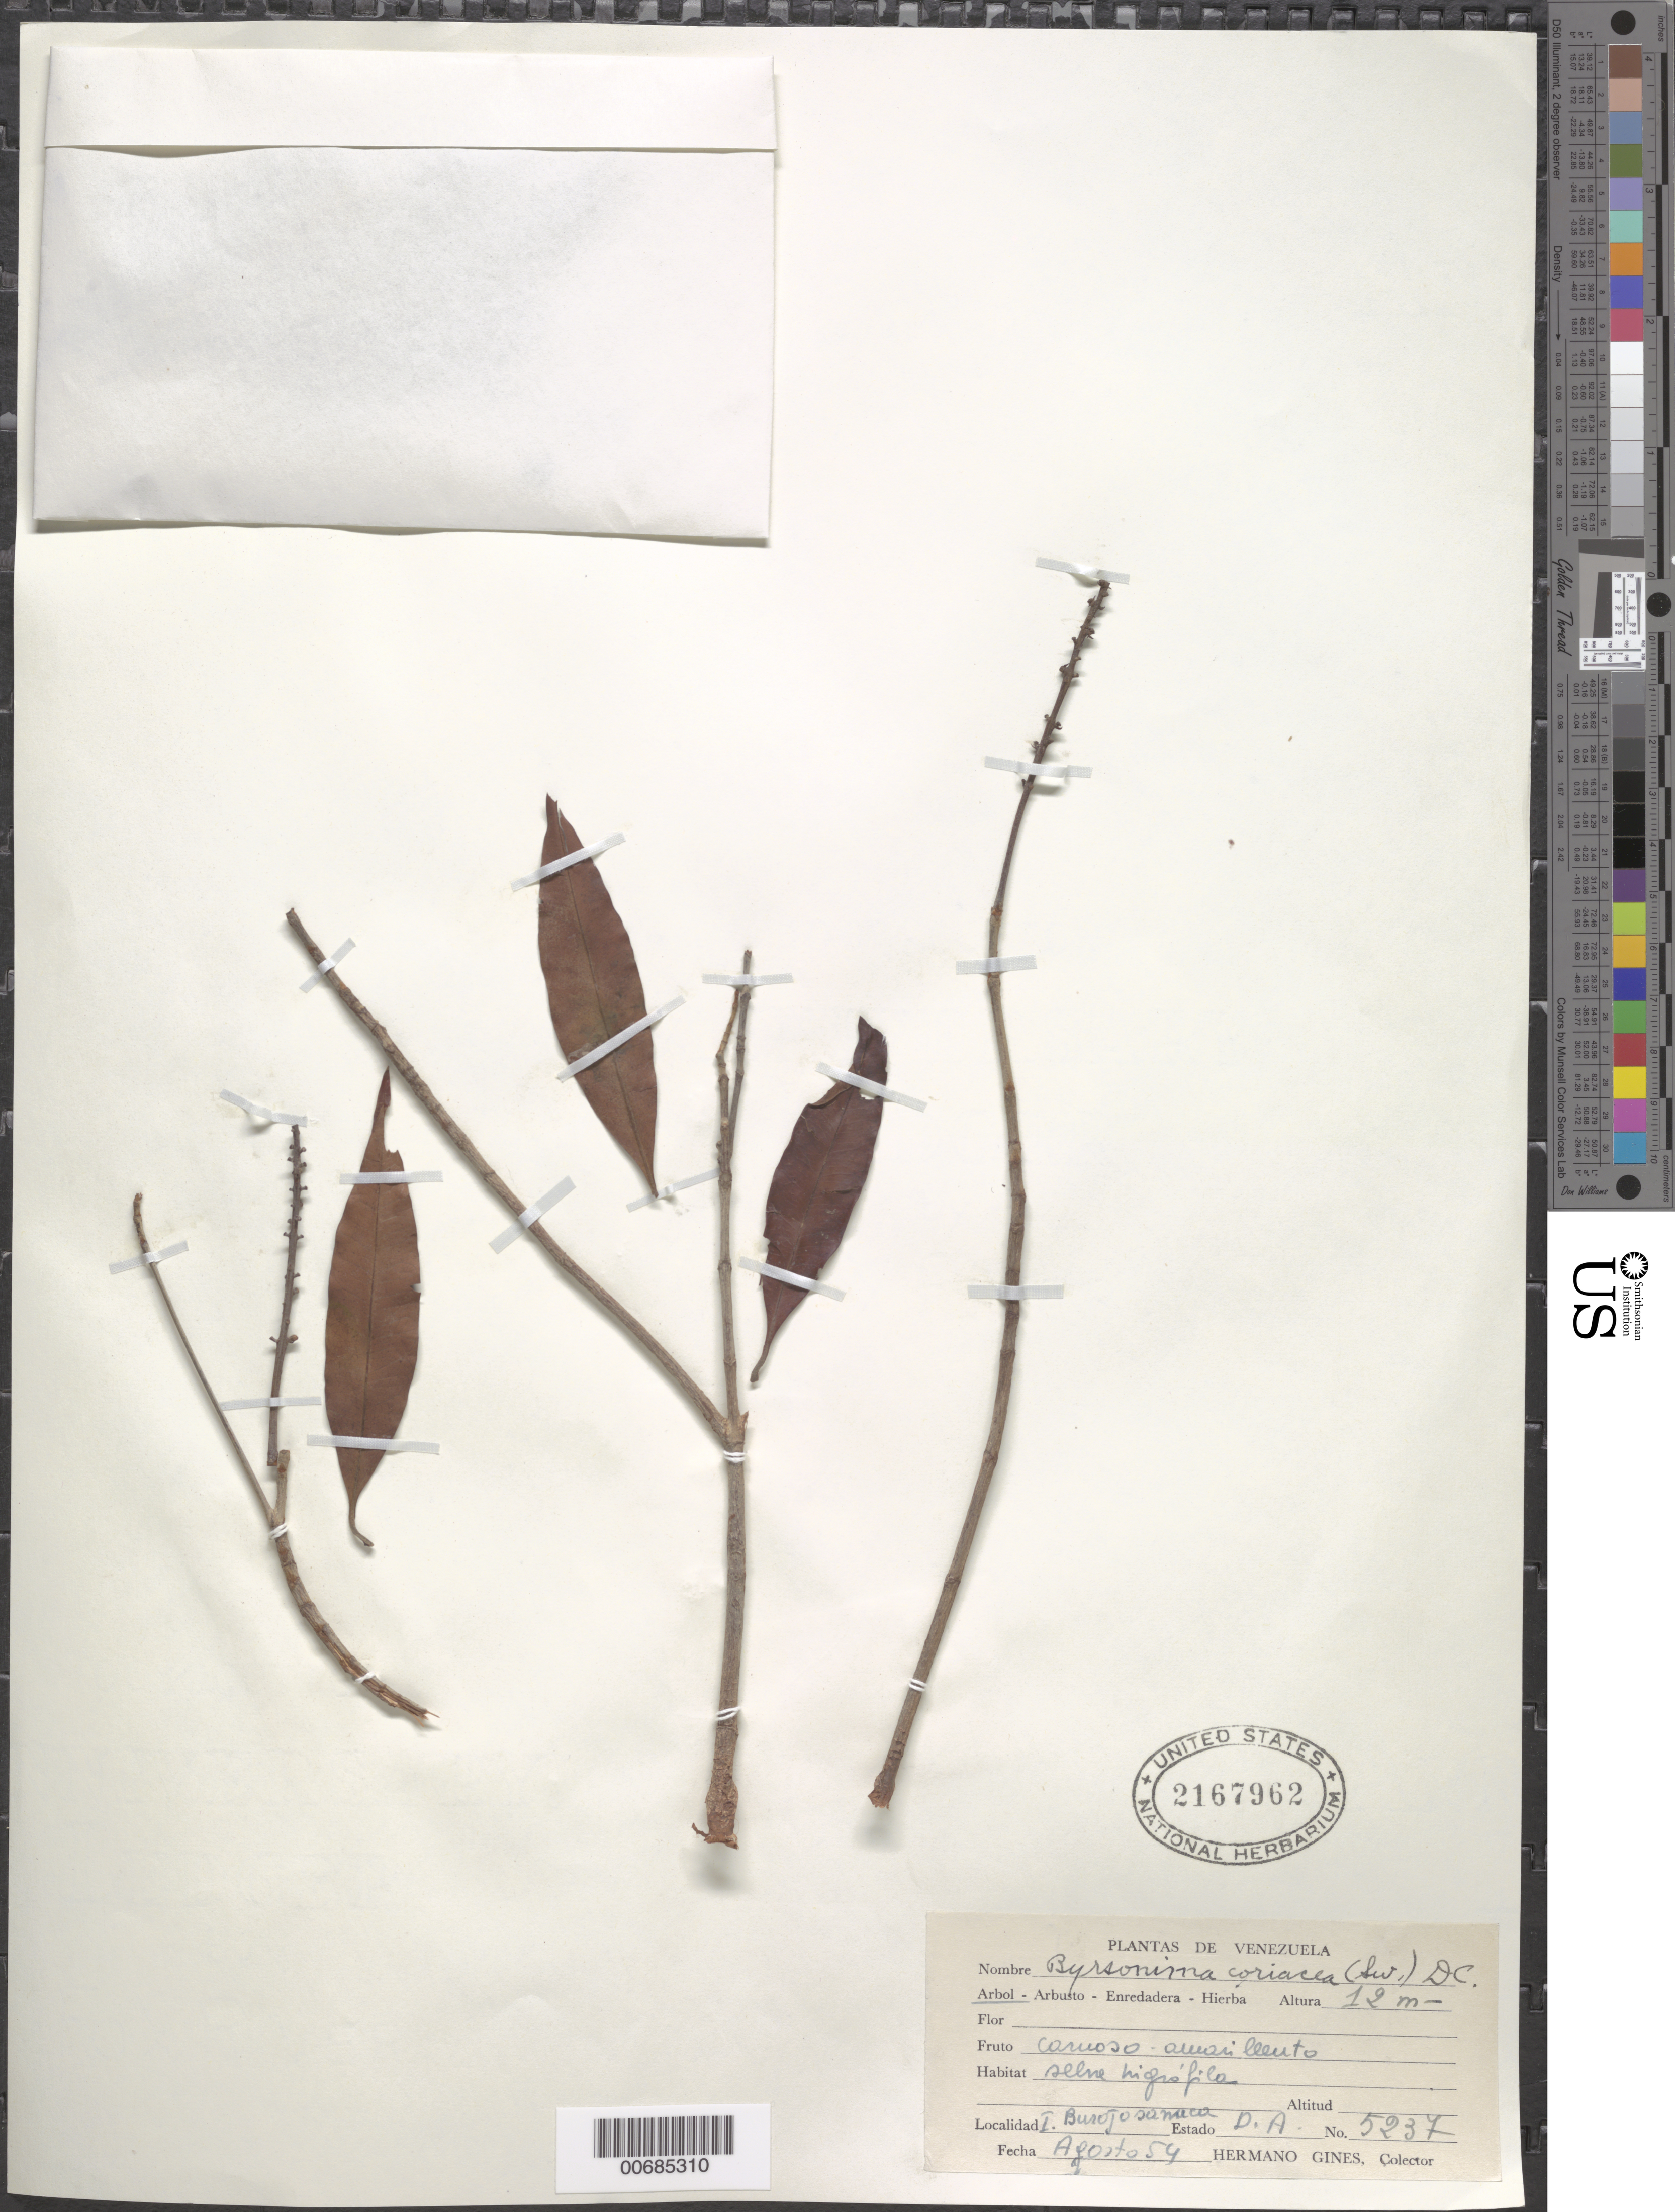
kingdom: Plantae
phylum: Tracheophyta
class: Magnoliopsida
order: Malpighiales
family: Malpighiaceae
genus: Byrsonima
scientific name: Byrsonima coriacea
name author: (Sw.) DC.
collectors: H. Gines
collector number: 5237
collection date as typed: Aug-54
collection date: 1954-08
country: Venezuela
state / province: Delta Amacuro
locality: Isla Burojoida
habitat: Selva higrofila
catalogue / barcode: US 2167962